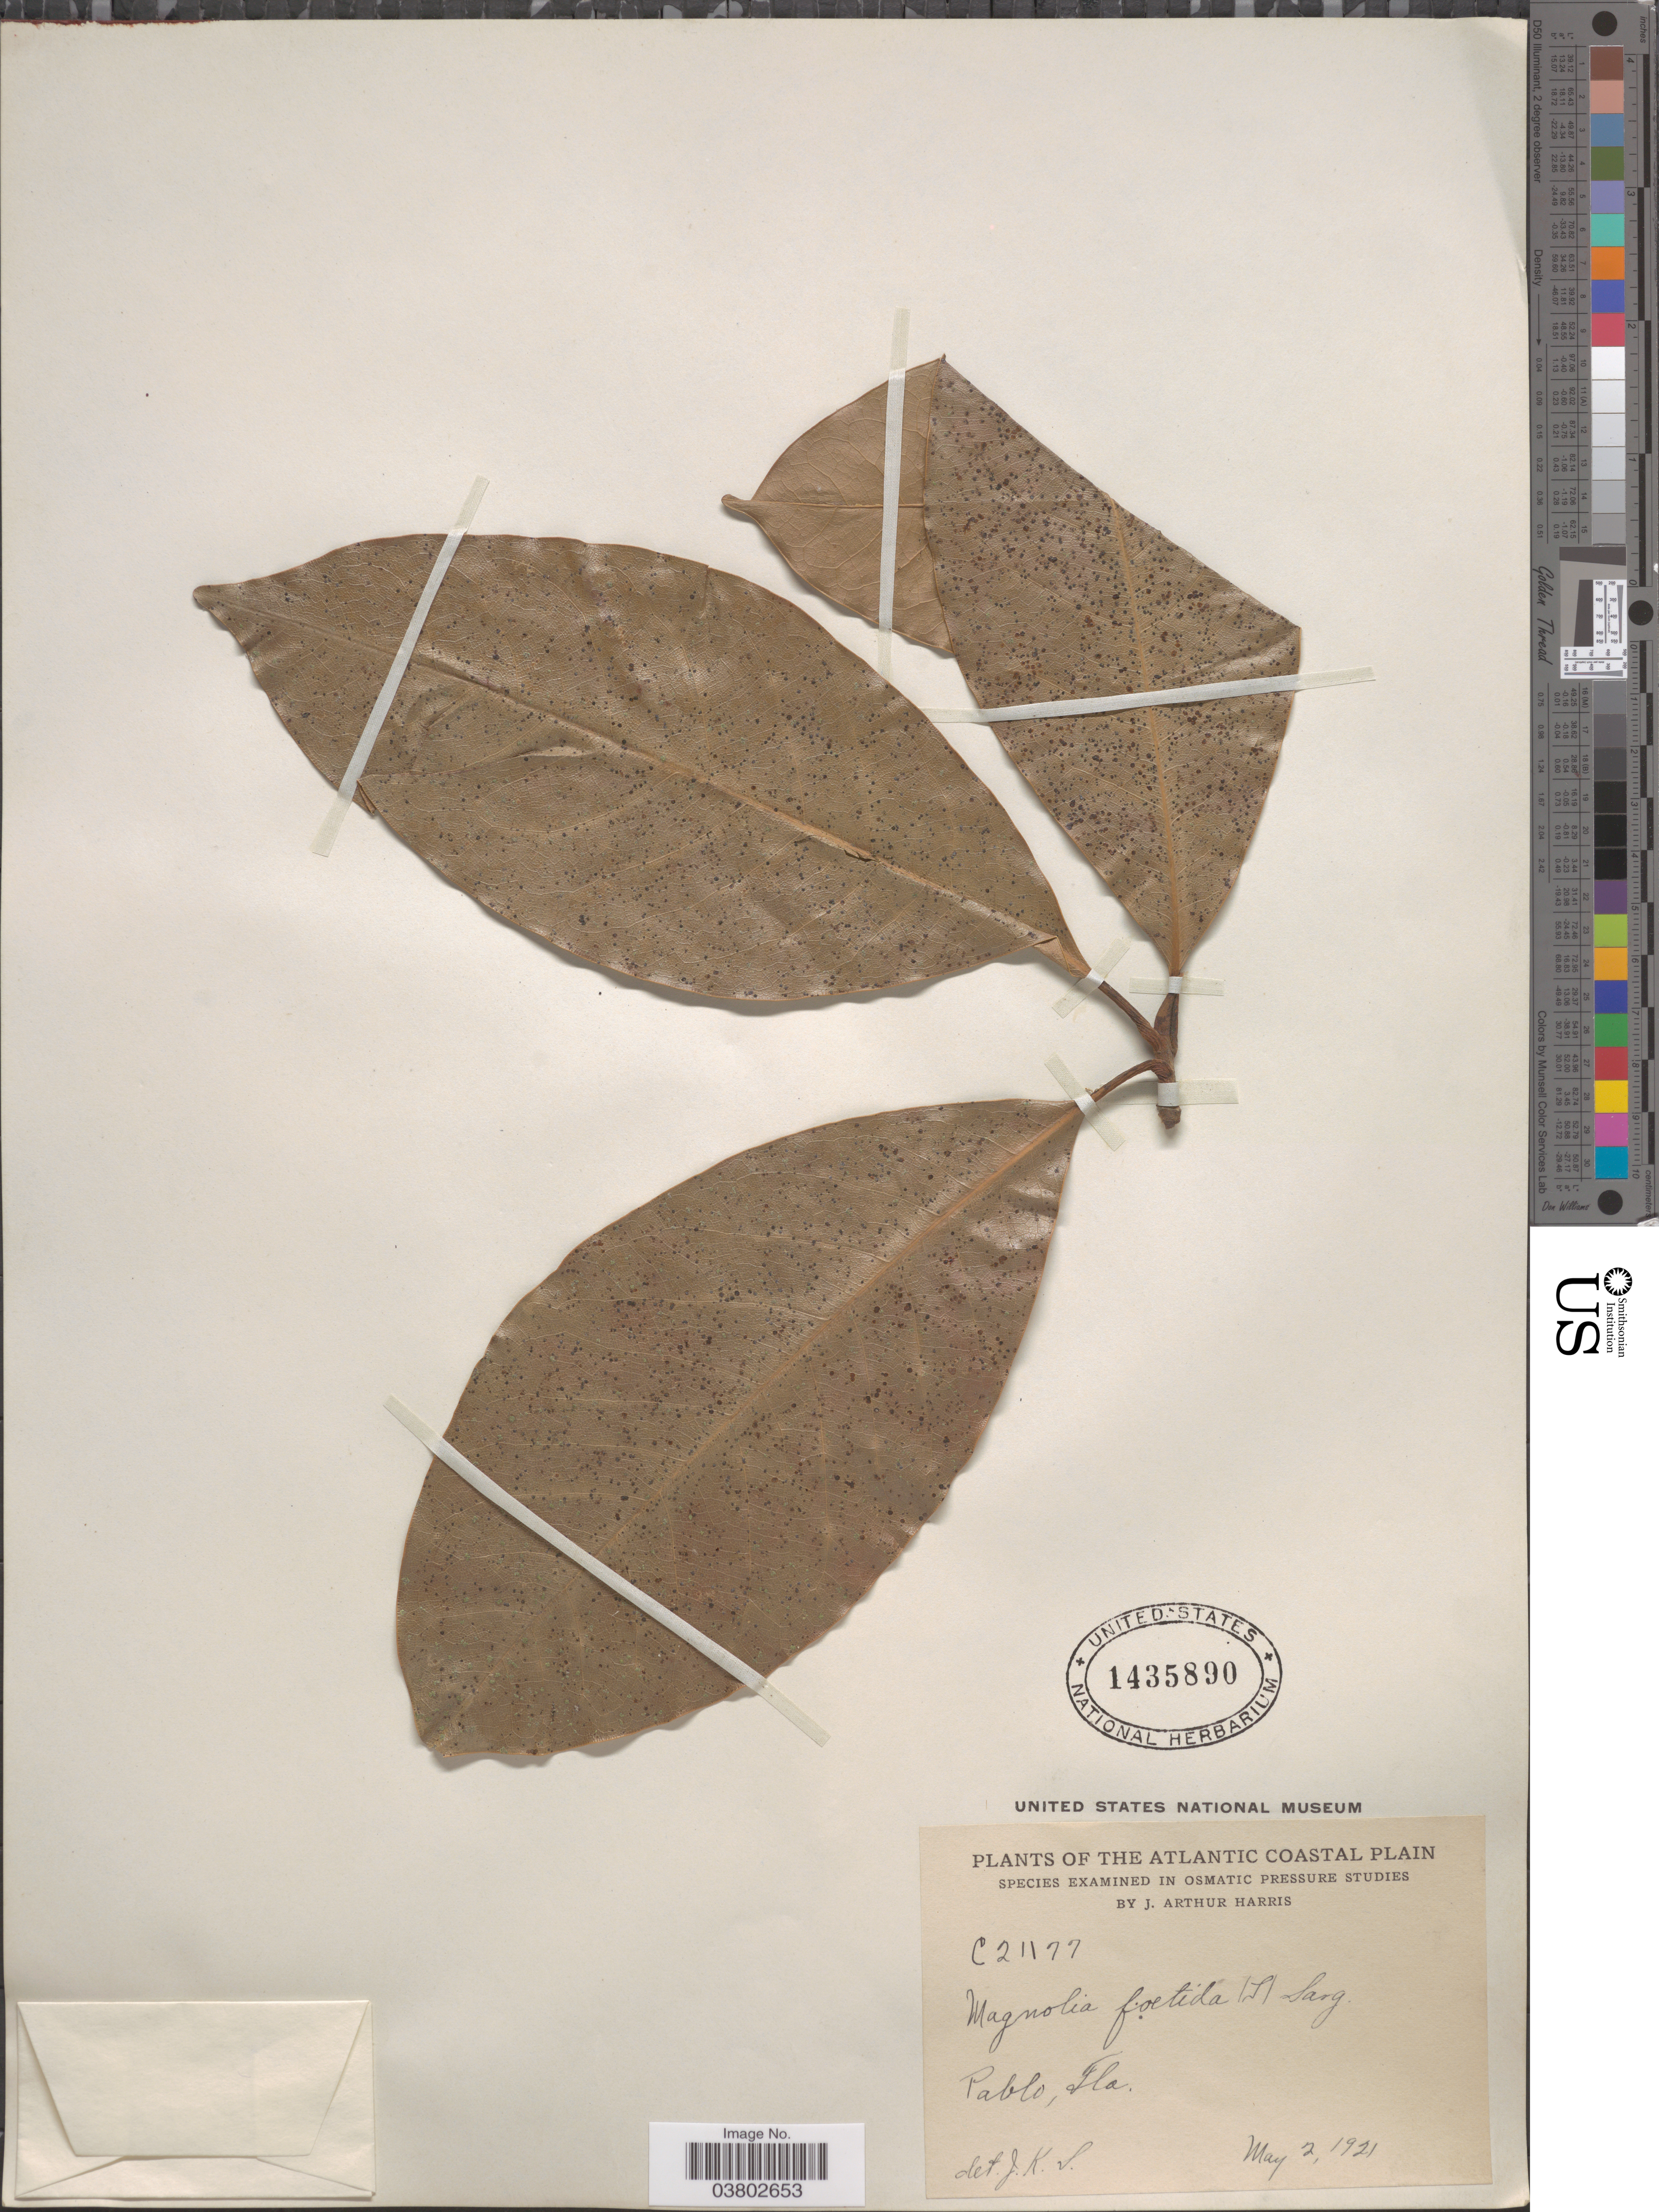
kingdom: Plantae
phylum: Tracheophyta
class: Magnoliopsida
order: Magnoliales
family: Magnoliaceae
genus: Magnolia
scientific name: Magnolia grandiflora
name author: L.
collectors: J. A. Harris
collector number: C21177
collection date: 1921-05-02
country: United States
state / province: Florida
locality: The Atlantic Coastal Plain. Pablo.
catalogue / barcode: US 1435890